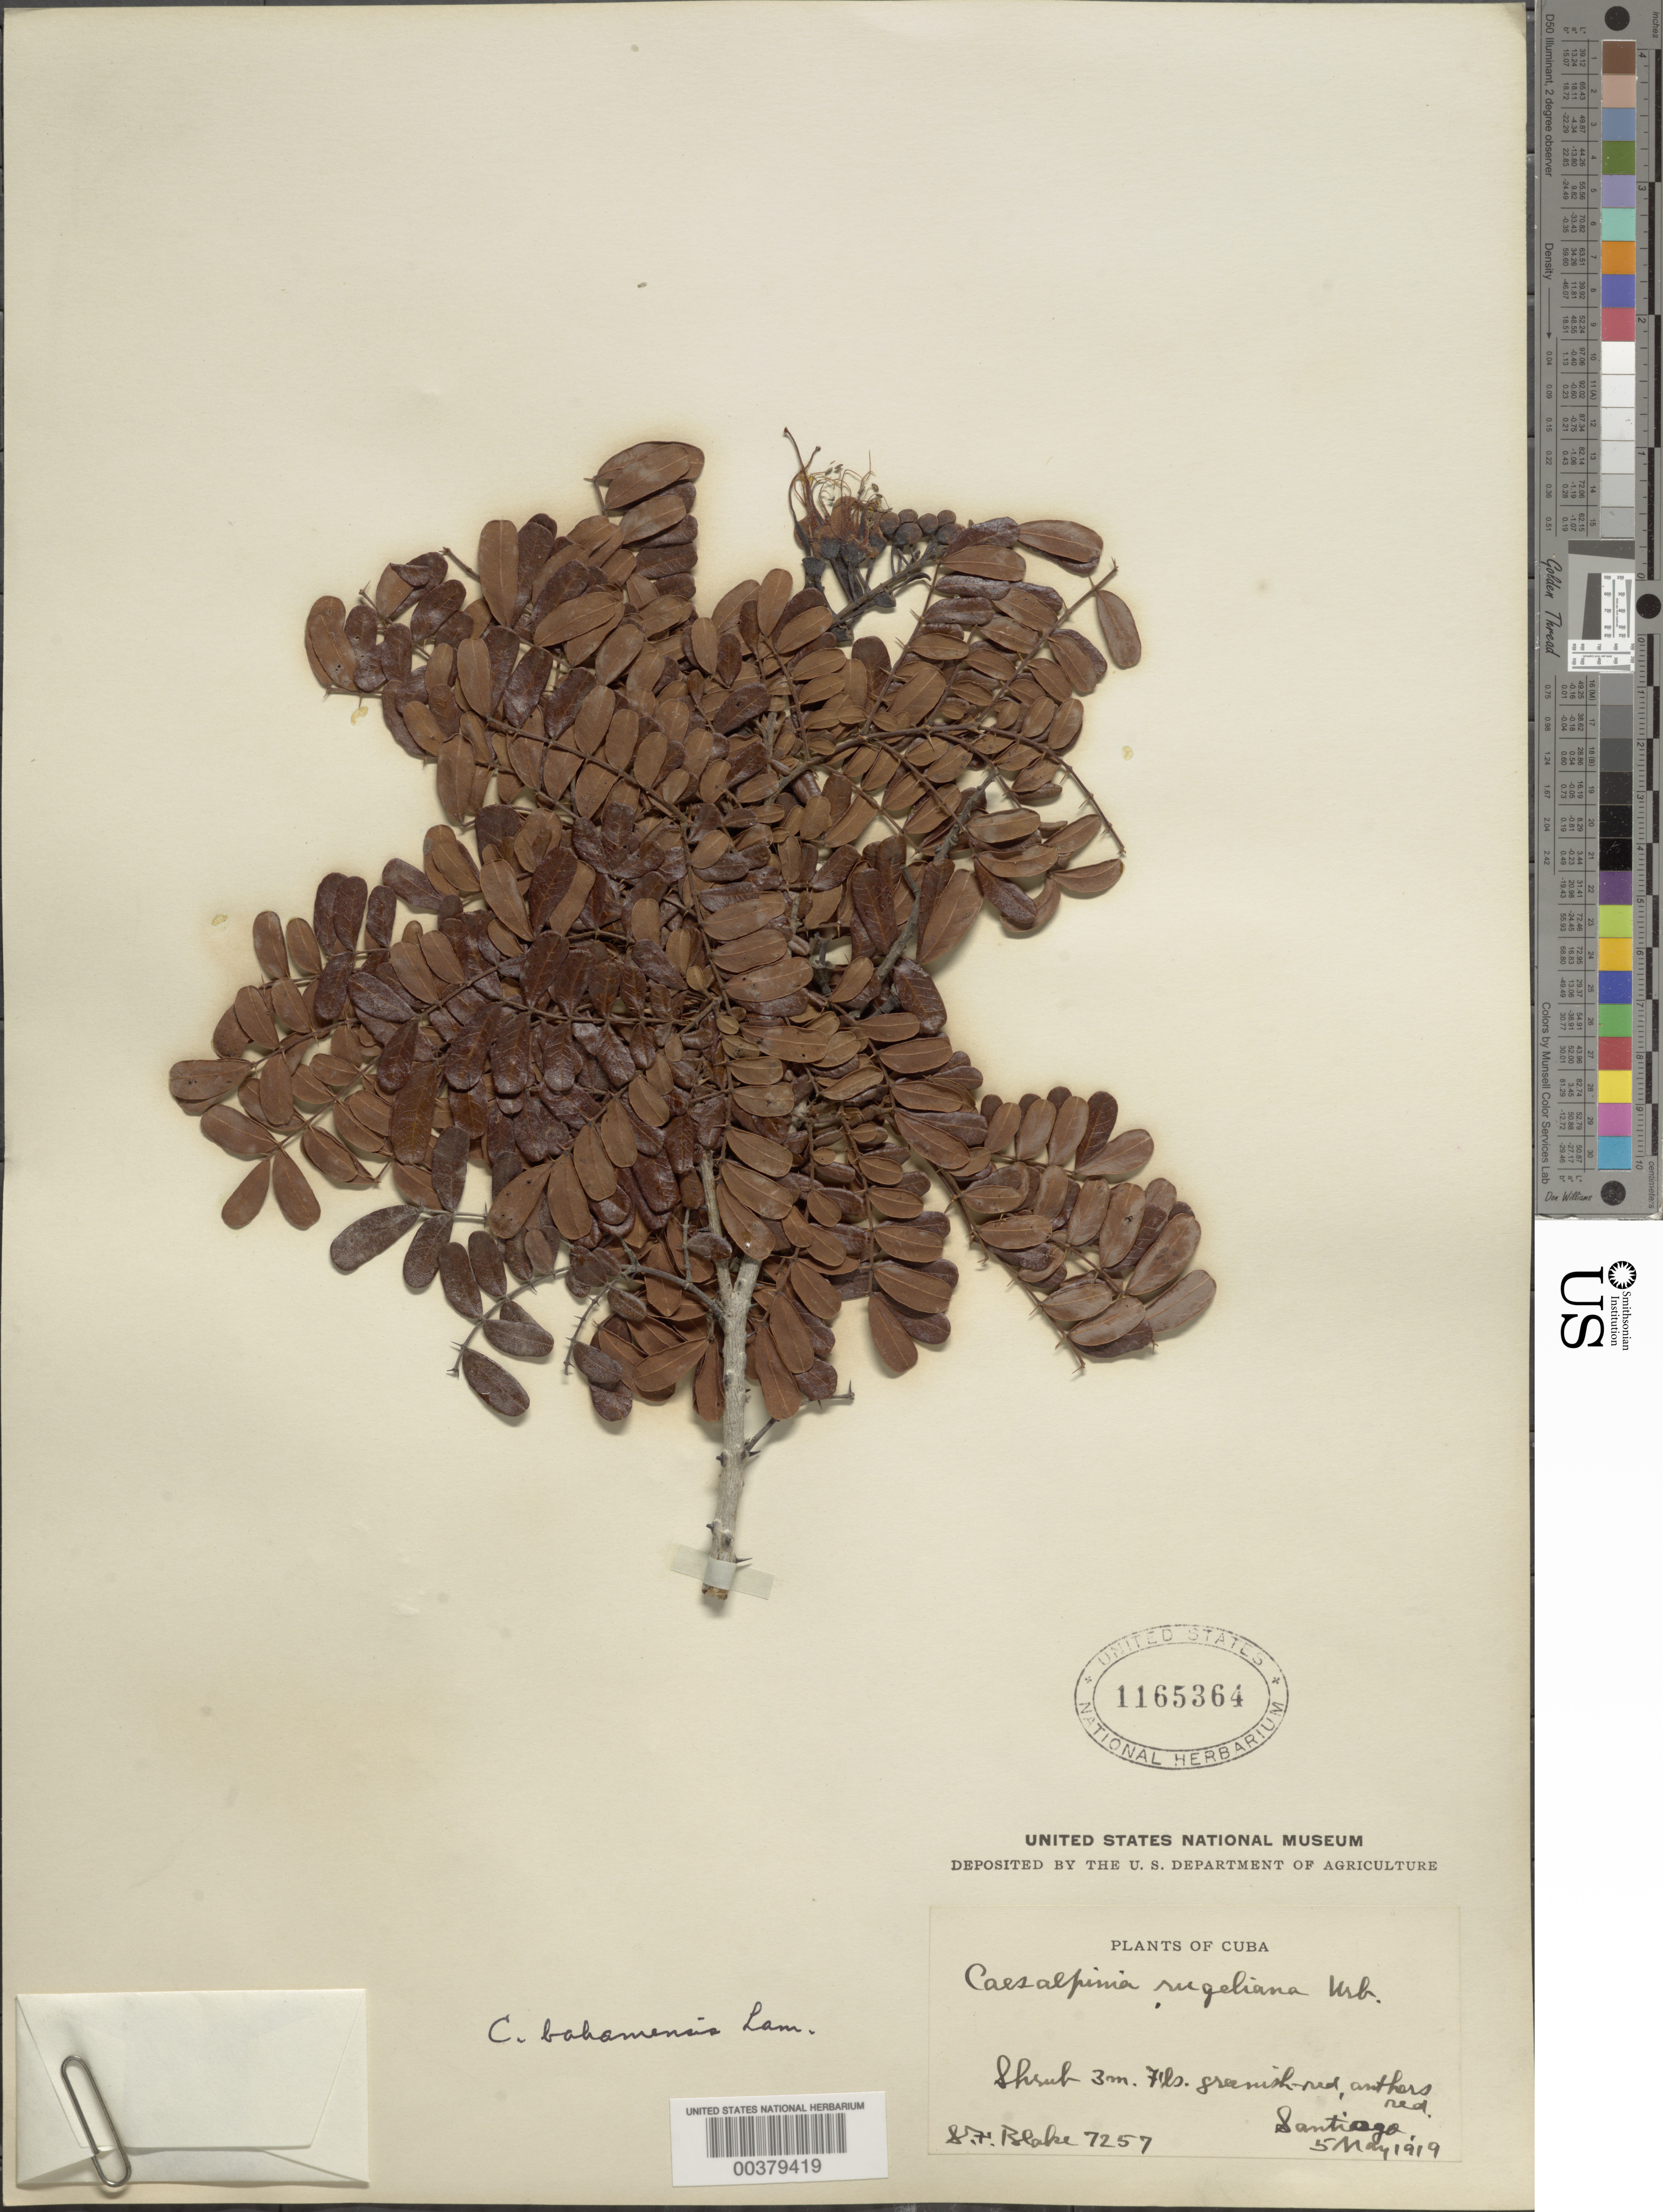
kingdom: Plantae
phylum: Tracheophyta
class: Magnoliopsida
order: Fabales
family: Fabaceae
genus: Caesalpinia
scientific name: Caesalpinia bahamensis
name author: Lam.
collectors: S. Blake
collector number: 7257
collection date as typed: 05 May 1919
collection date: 1919-05-05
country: Cuba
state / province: Oriente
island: Greater Antilles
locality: Santiago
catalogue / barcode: US 1165364